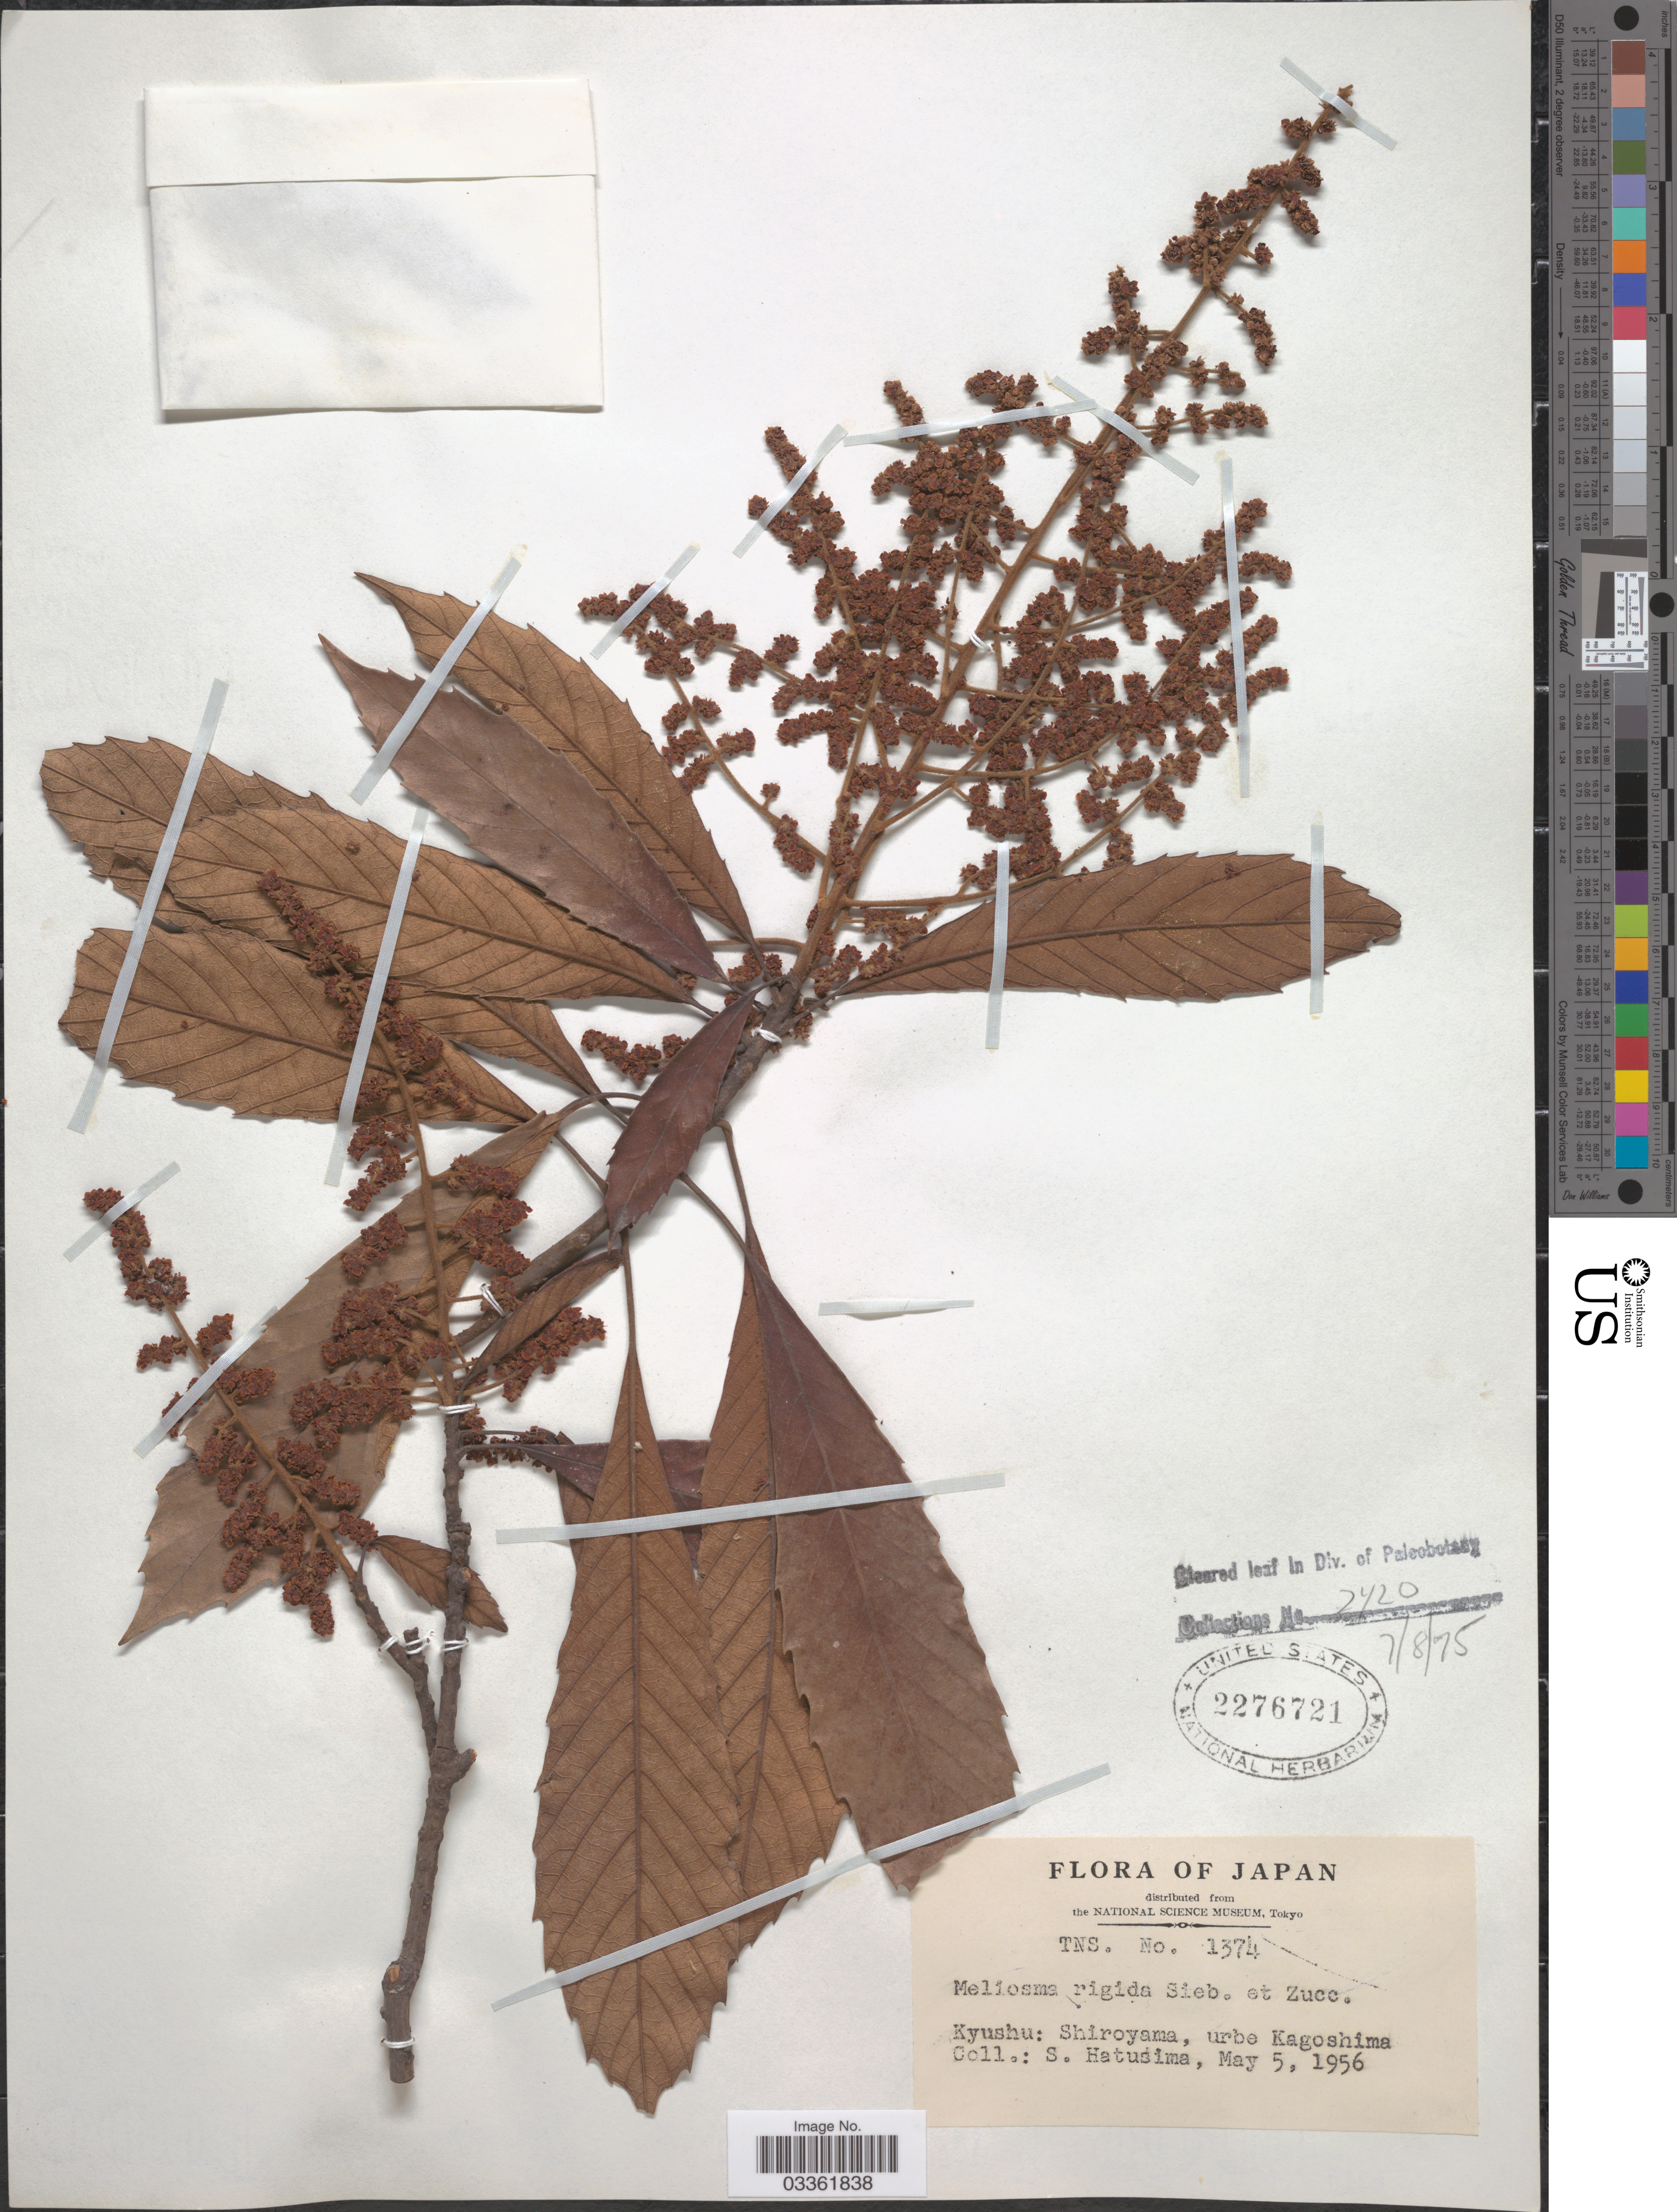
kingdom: Plantae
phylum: Tracheophyta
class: Magnoliopsida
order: Proteales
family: Sabiaceae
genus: Meliosma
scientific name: Meliosma rigida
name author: Siebold & Zucc.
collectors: S. Hatusima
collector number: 1374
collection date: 1956-05-05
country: Japan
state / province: Kagosima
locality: Kyushu: Shiroyama, urbe Kagoshima.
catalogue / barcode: US 2276721